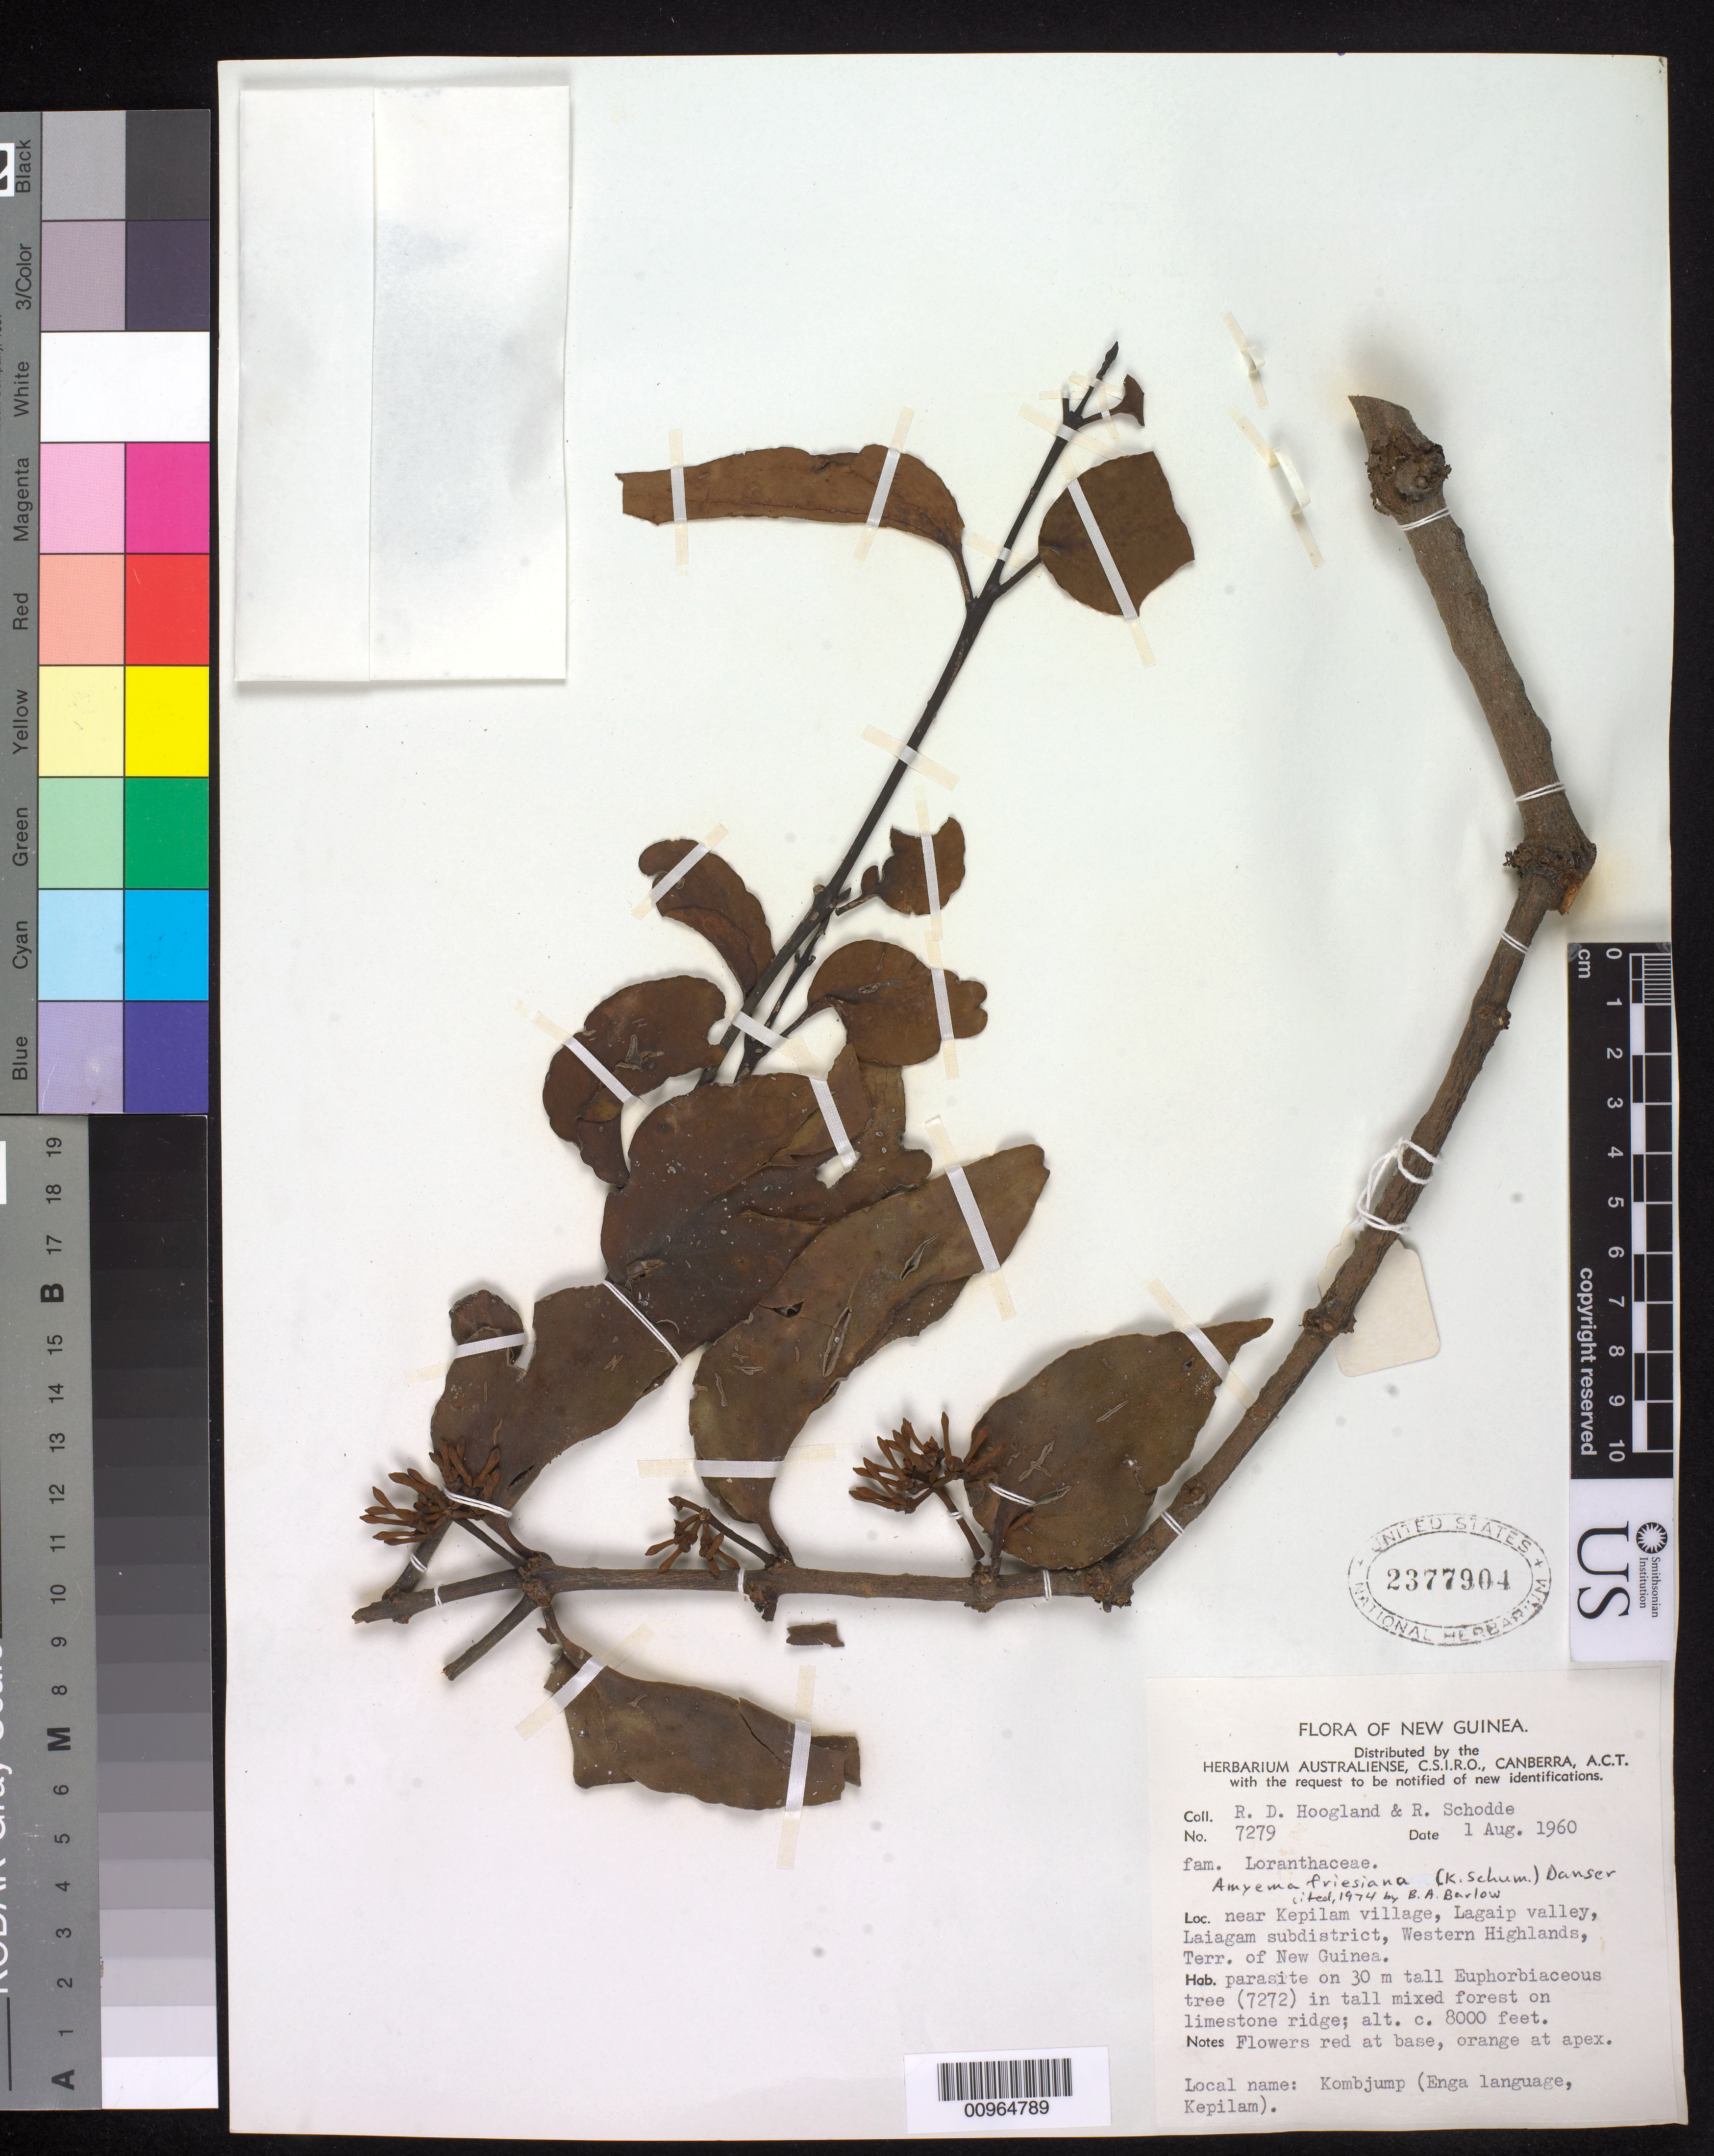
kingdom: Plantae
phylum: Tracheophyta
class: Magnoliopsida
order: Santalales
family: Loranthaceae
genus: Amyema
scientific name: Amyema friesiana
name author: (K. Schum.) Danser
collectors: R. D. Hoogland & R. Schodde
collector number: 7279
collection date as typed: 01 Aug 1960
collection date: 1960-08-01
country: Papua New Guinea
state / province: Enga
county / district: Laiagam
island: New Guinea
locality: near Kepilam village, Lagaip valley; tall mixed forest on limestone ridge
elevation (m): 2438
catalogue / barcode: US 2377904